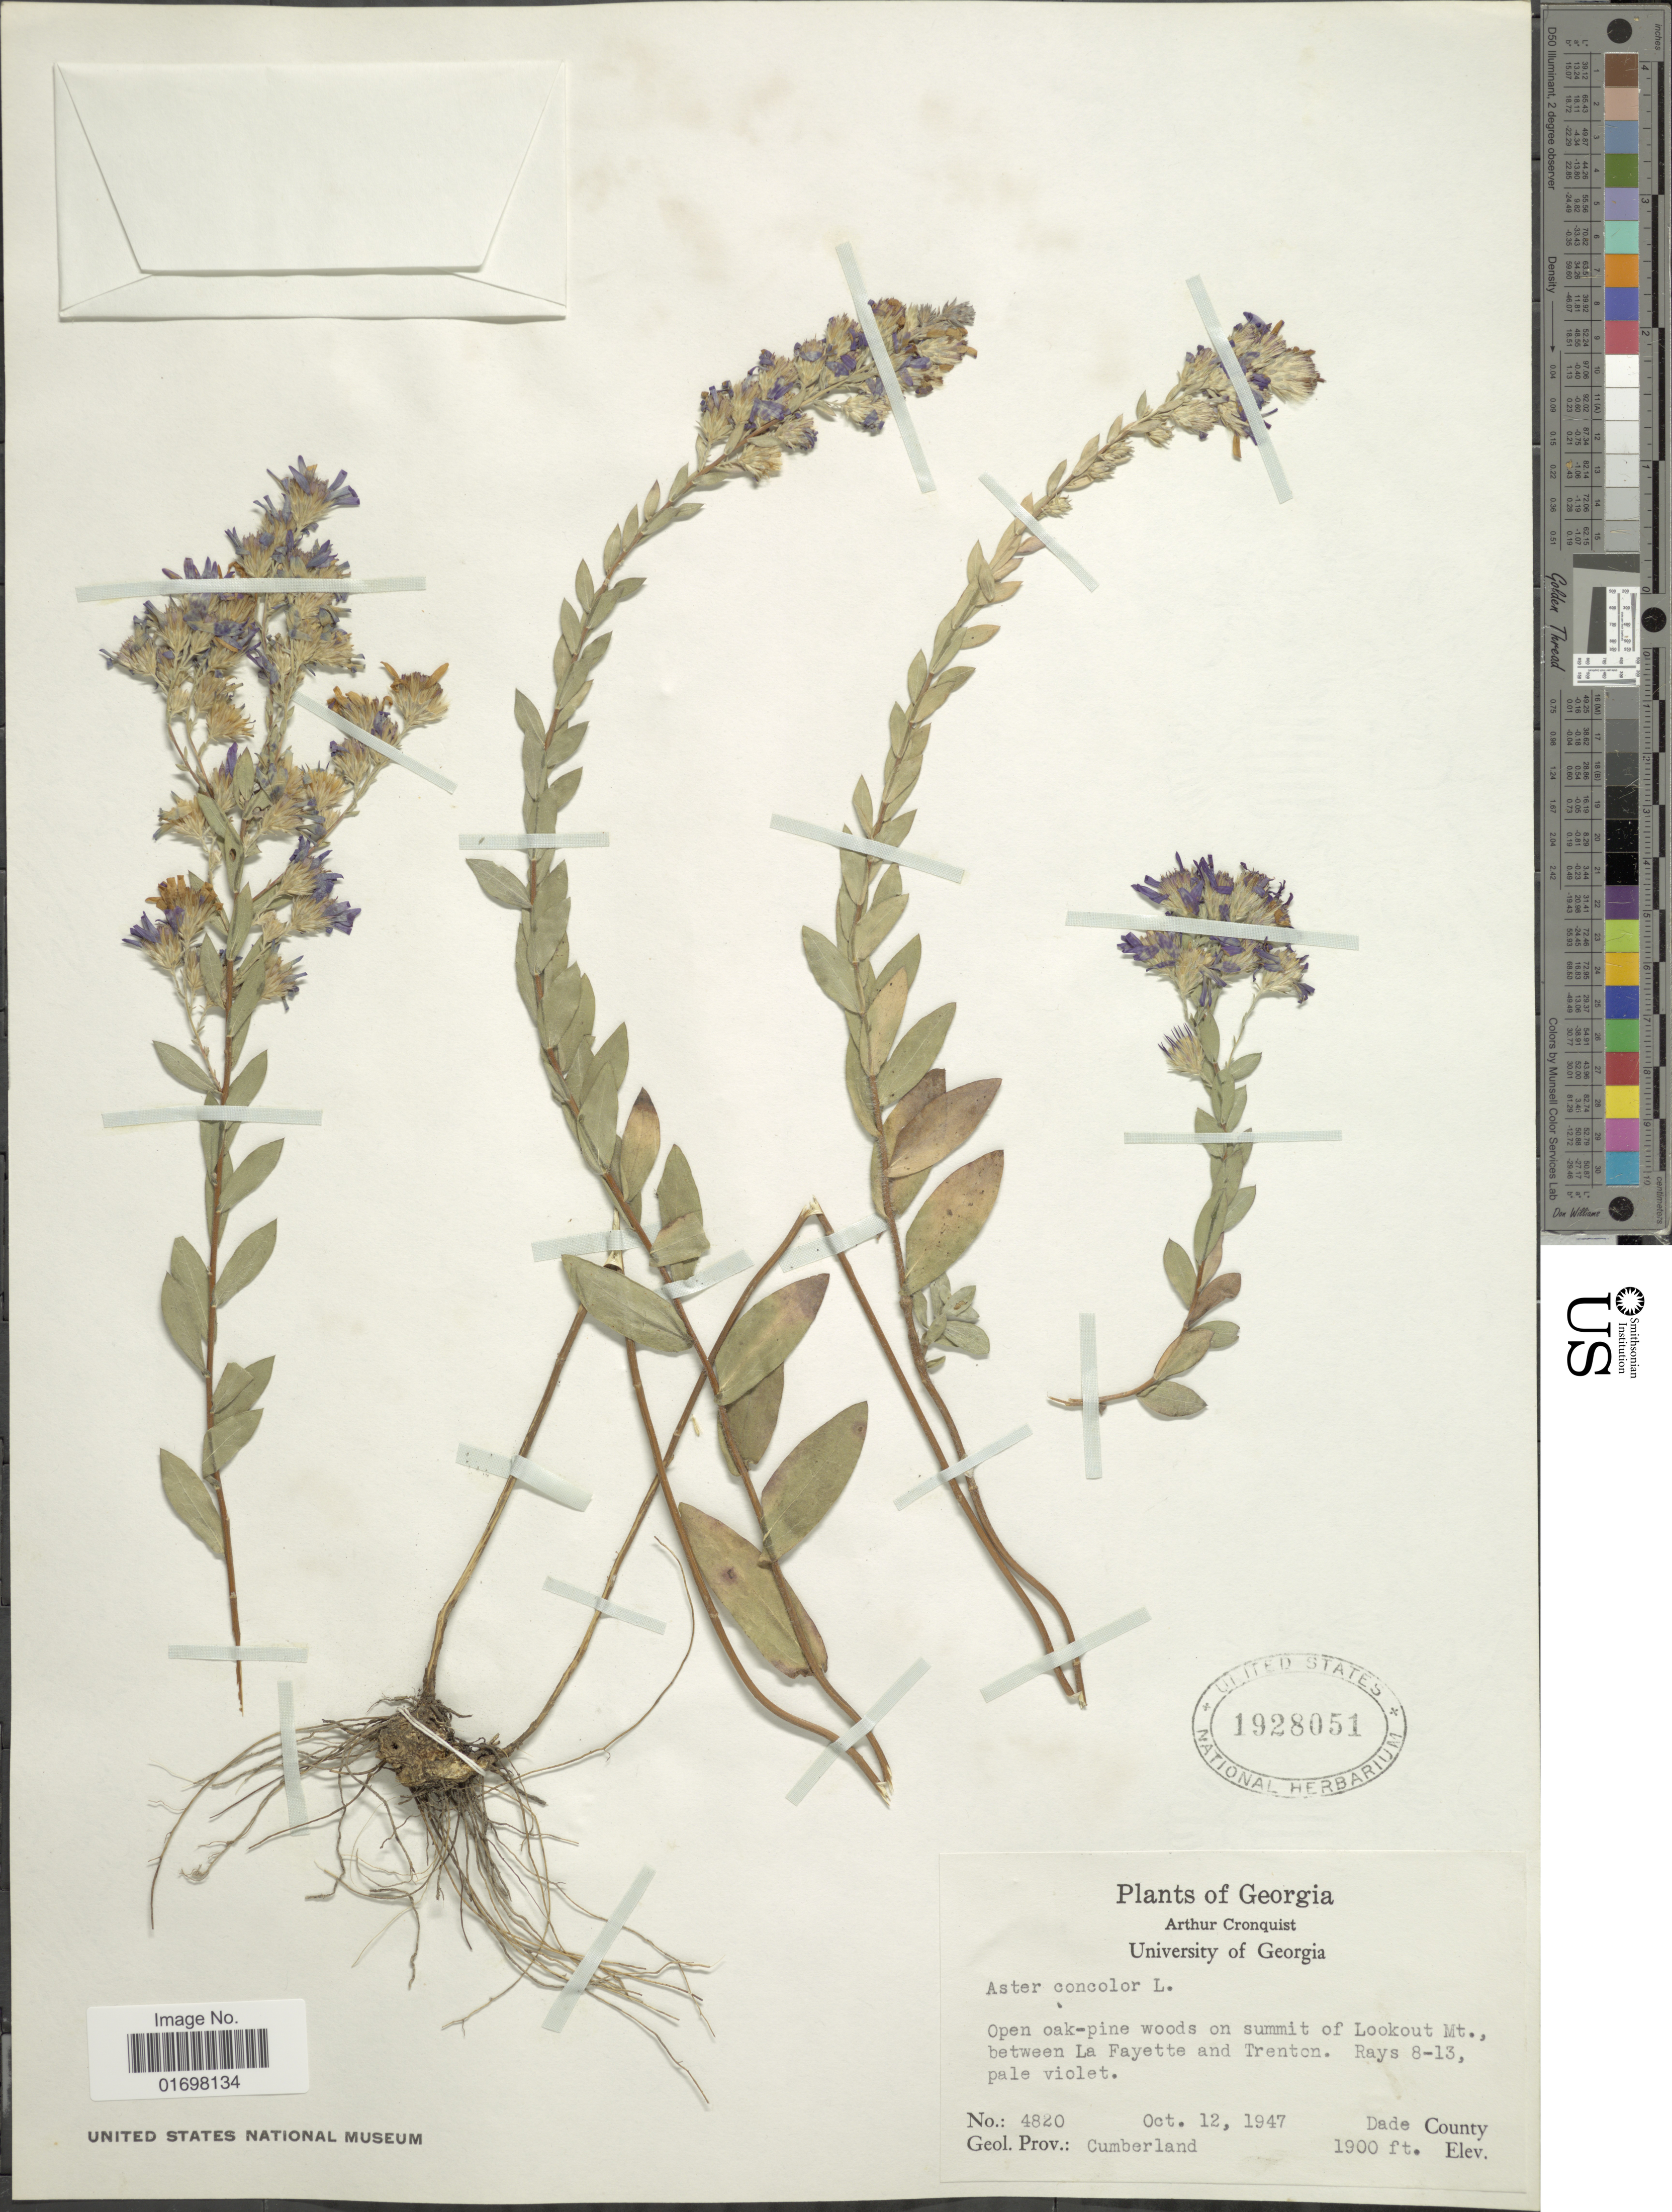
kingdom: Plantae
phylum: Tracheophyta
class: Magnoliopsida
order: Asterales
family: Asteraceae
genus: Symphyotrichum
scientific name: Symphyotrichum concolor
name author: (L.) G.L. Nesom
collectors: A. J. Cronquist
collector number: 4820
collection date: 1947-10-12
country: United States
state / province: Georgia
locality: On summit of Lookout Mt. between La Fayette and Trenton. Dade County,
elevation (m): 579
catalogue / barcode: US 1928051